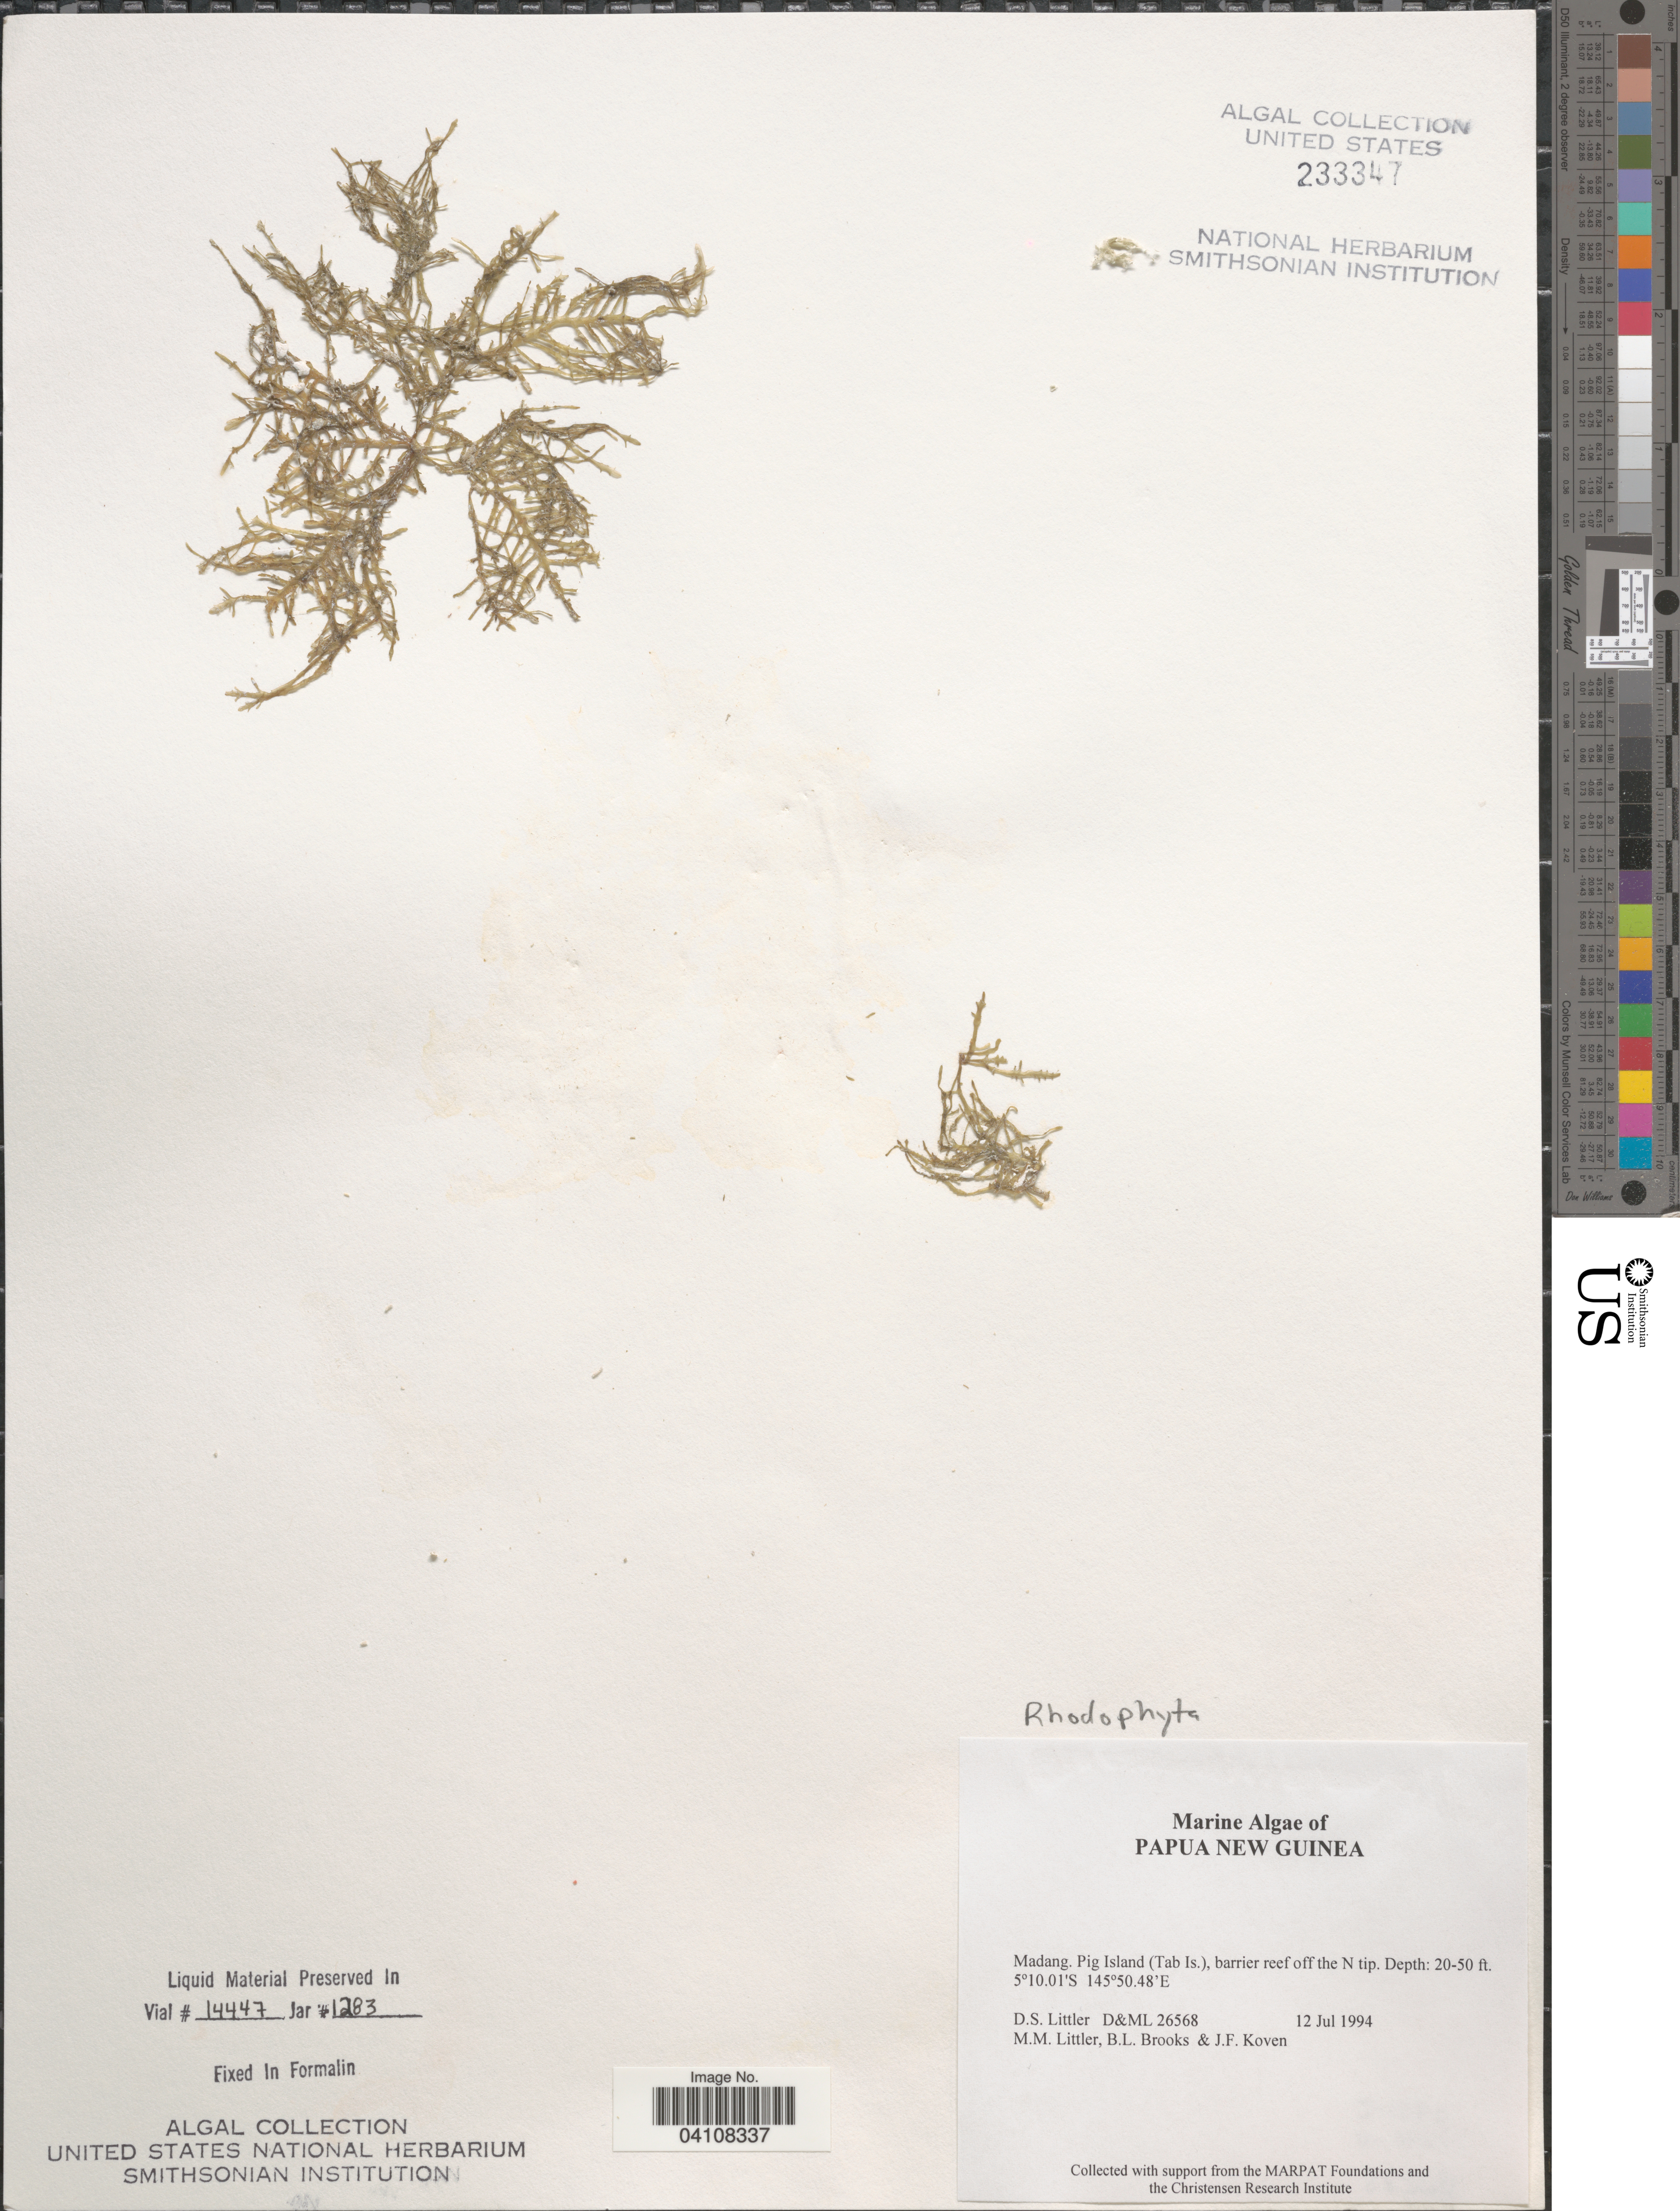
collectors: D. S. Littler, B. Brooks & J. Koven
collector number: D&ML26568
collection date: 1994-07-12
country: Papua New Guinea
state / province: Madang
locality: Pig Island (Tab Is.), barrier reef off the N tip.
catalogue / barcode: US 233347